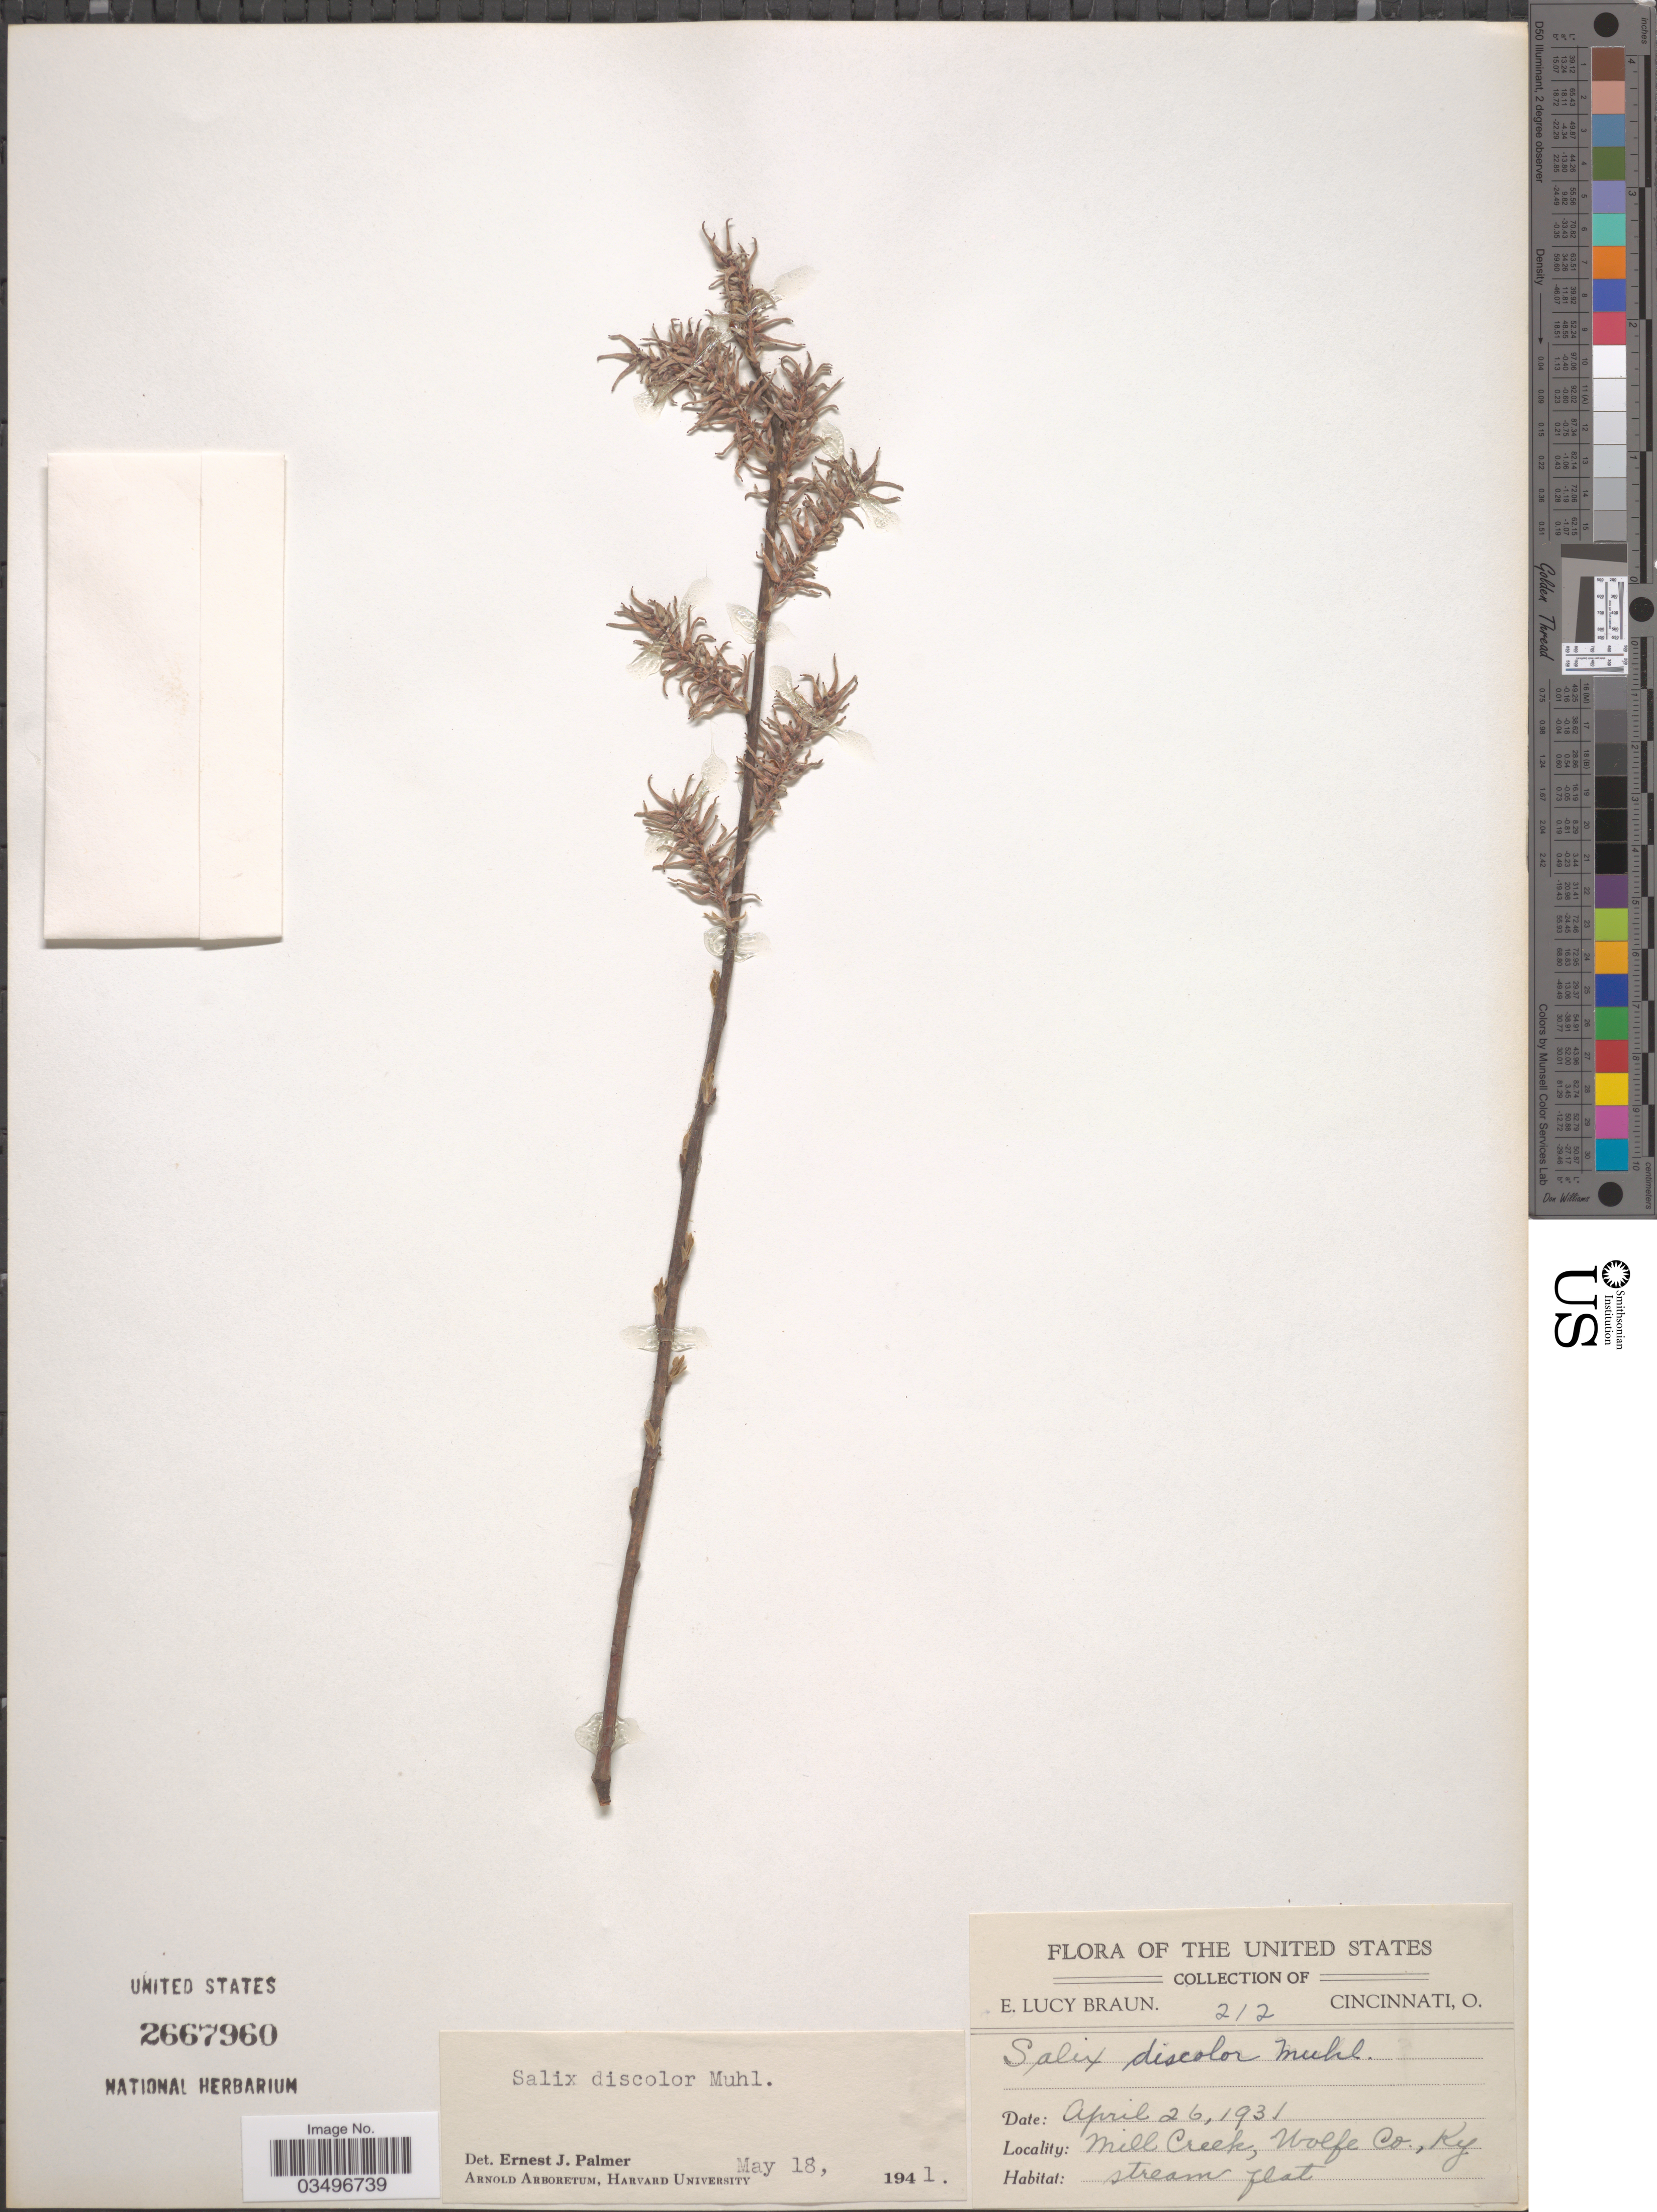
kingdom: Plantae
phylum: Tracheophyta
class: Magnoliopsida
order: Malpighiales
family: Salicaceae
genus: Salix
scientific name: Salix discolor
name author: Muhl.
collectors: E. L. Braun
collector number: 212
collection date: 1931-04-26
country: United States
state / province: Kentucky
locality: Mill Creek, Wolfe Co.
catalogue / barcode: US 2667960